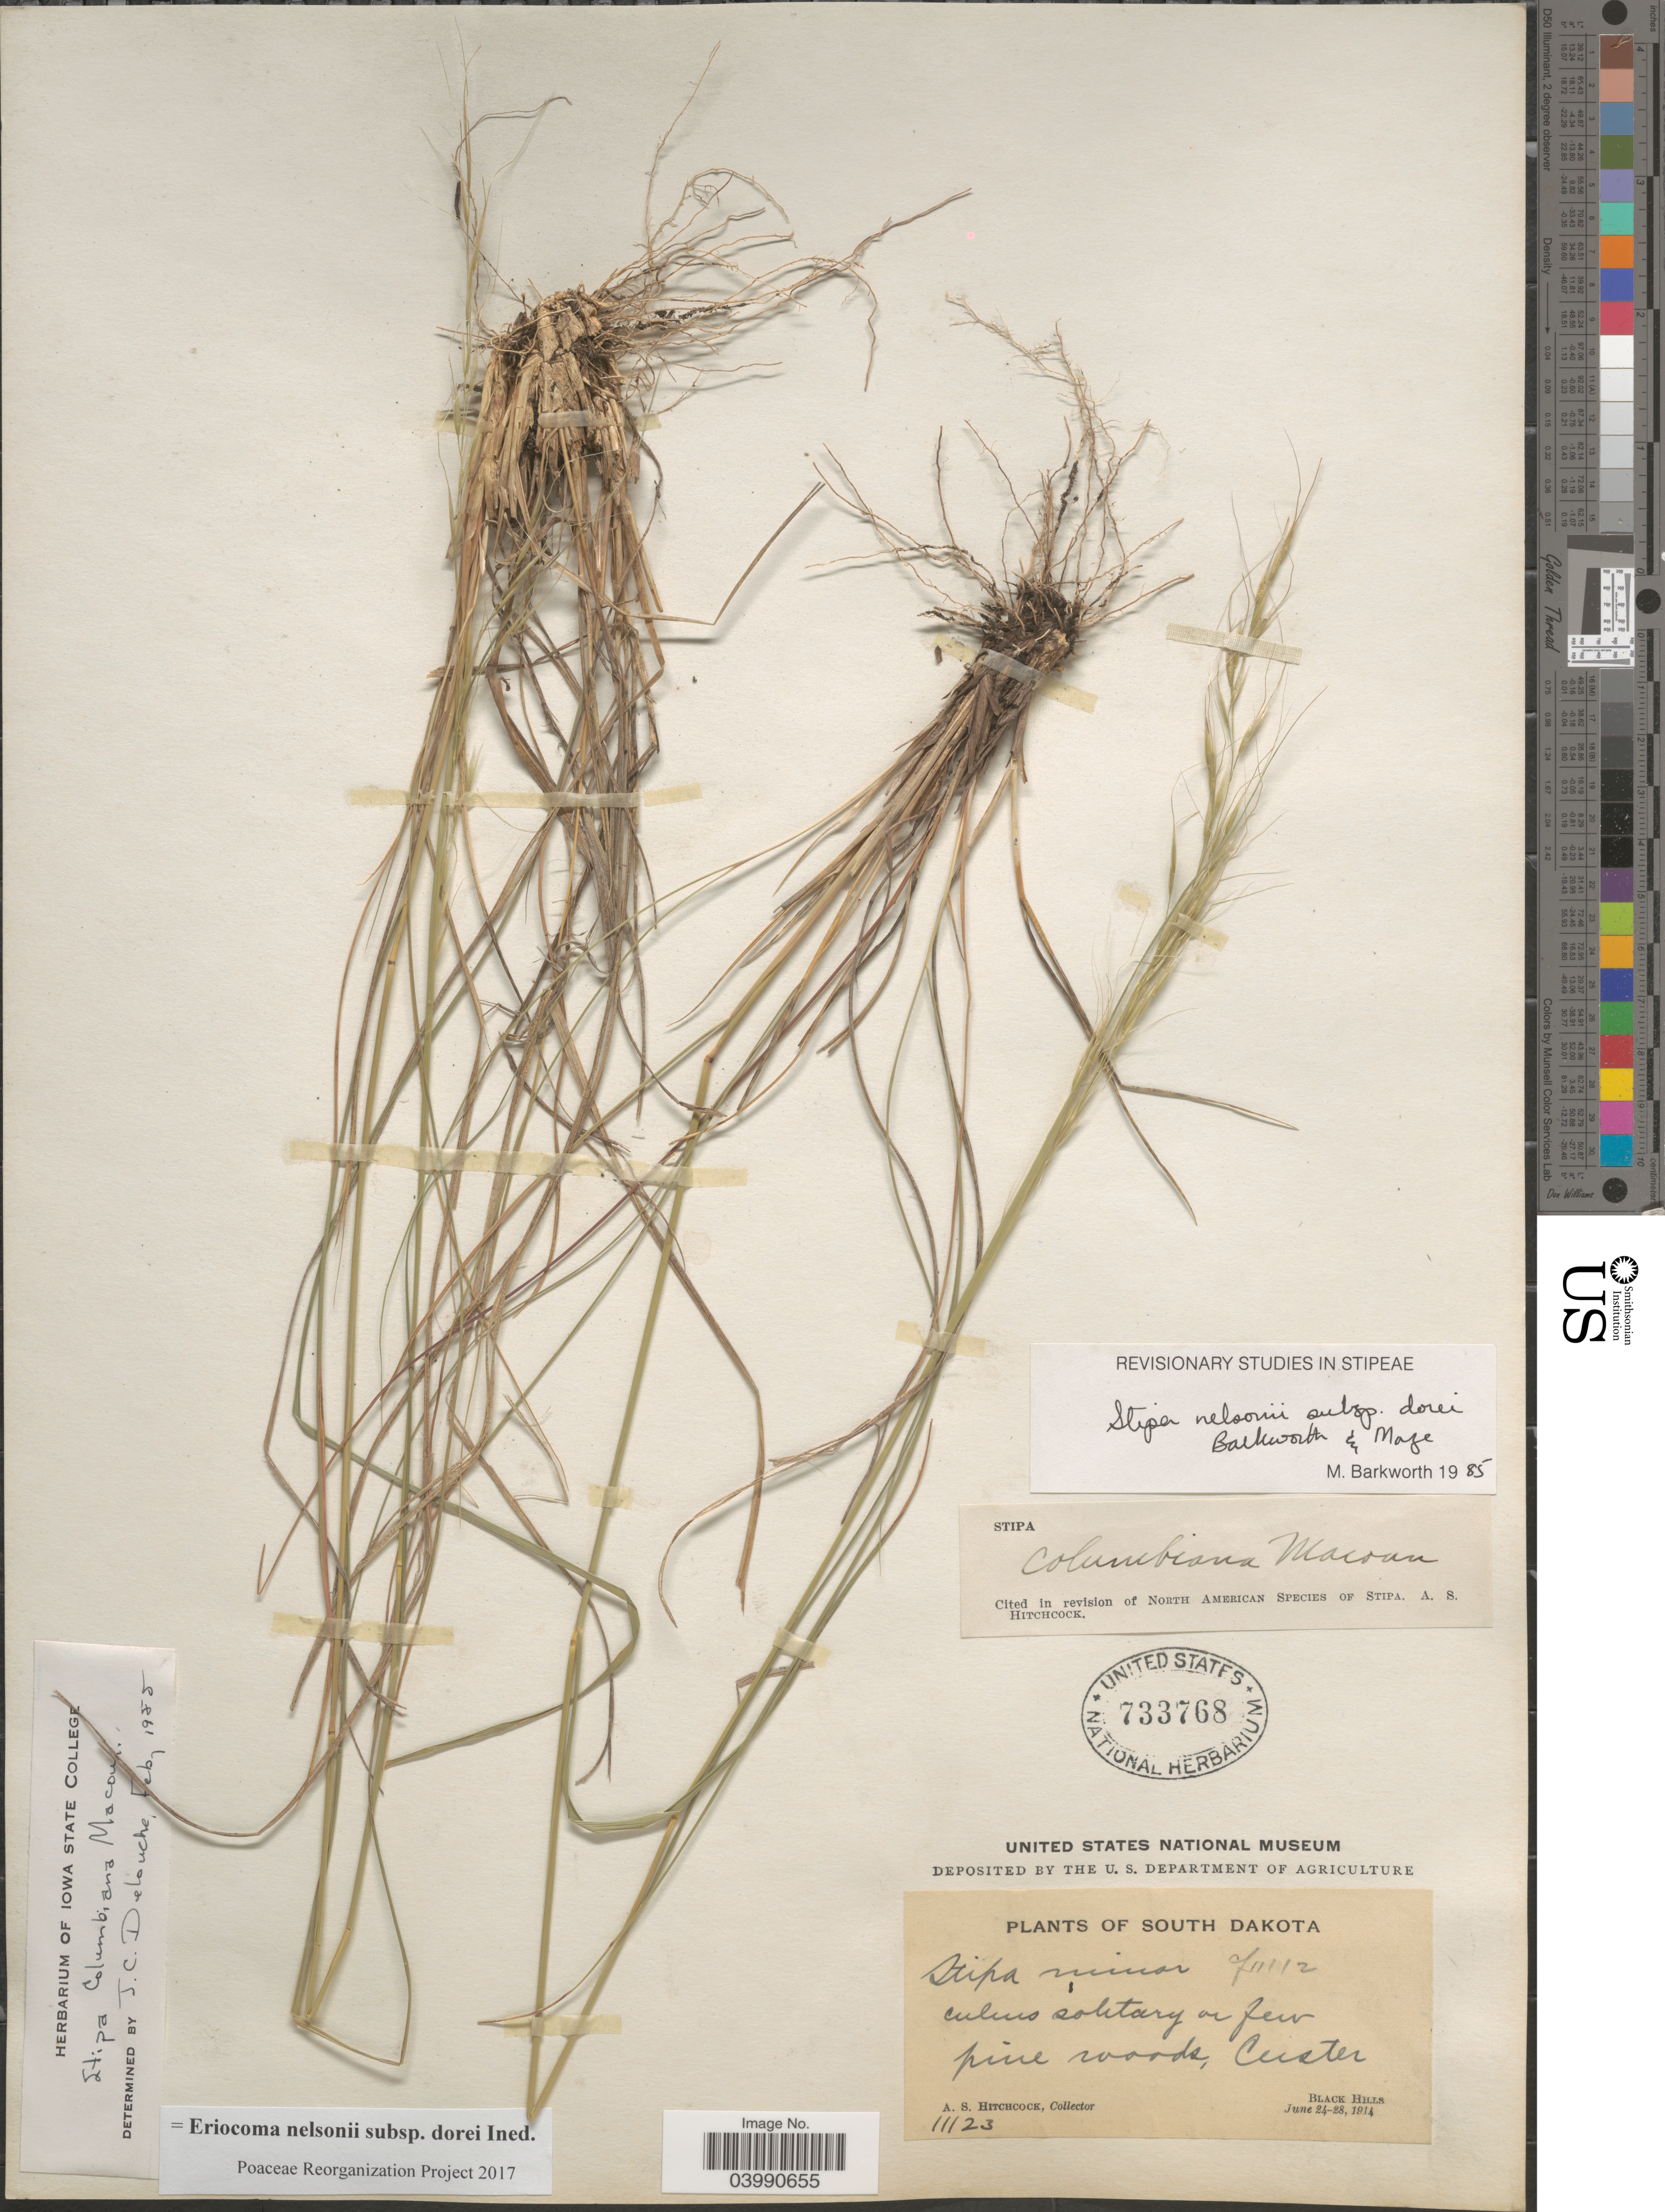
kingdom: Plantae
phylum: Tracheophyta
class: Liliopsida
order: Poales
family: Poaceae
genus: Eriocoma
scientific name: Eriocoma nelsonii subsp. dorei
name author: (Barkworth & J. Maze) Romasch.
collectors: A. S. Hitchcock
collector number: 11123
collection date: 1914-06-24/1914-06-28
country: United States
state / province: South Dakota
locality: Custer. Black Hills.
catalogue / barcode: US 733768